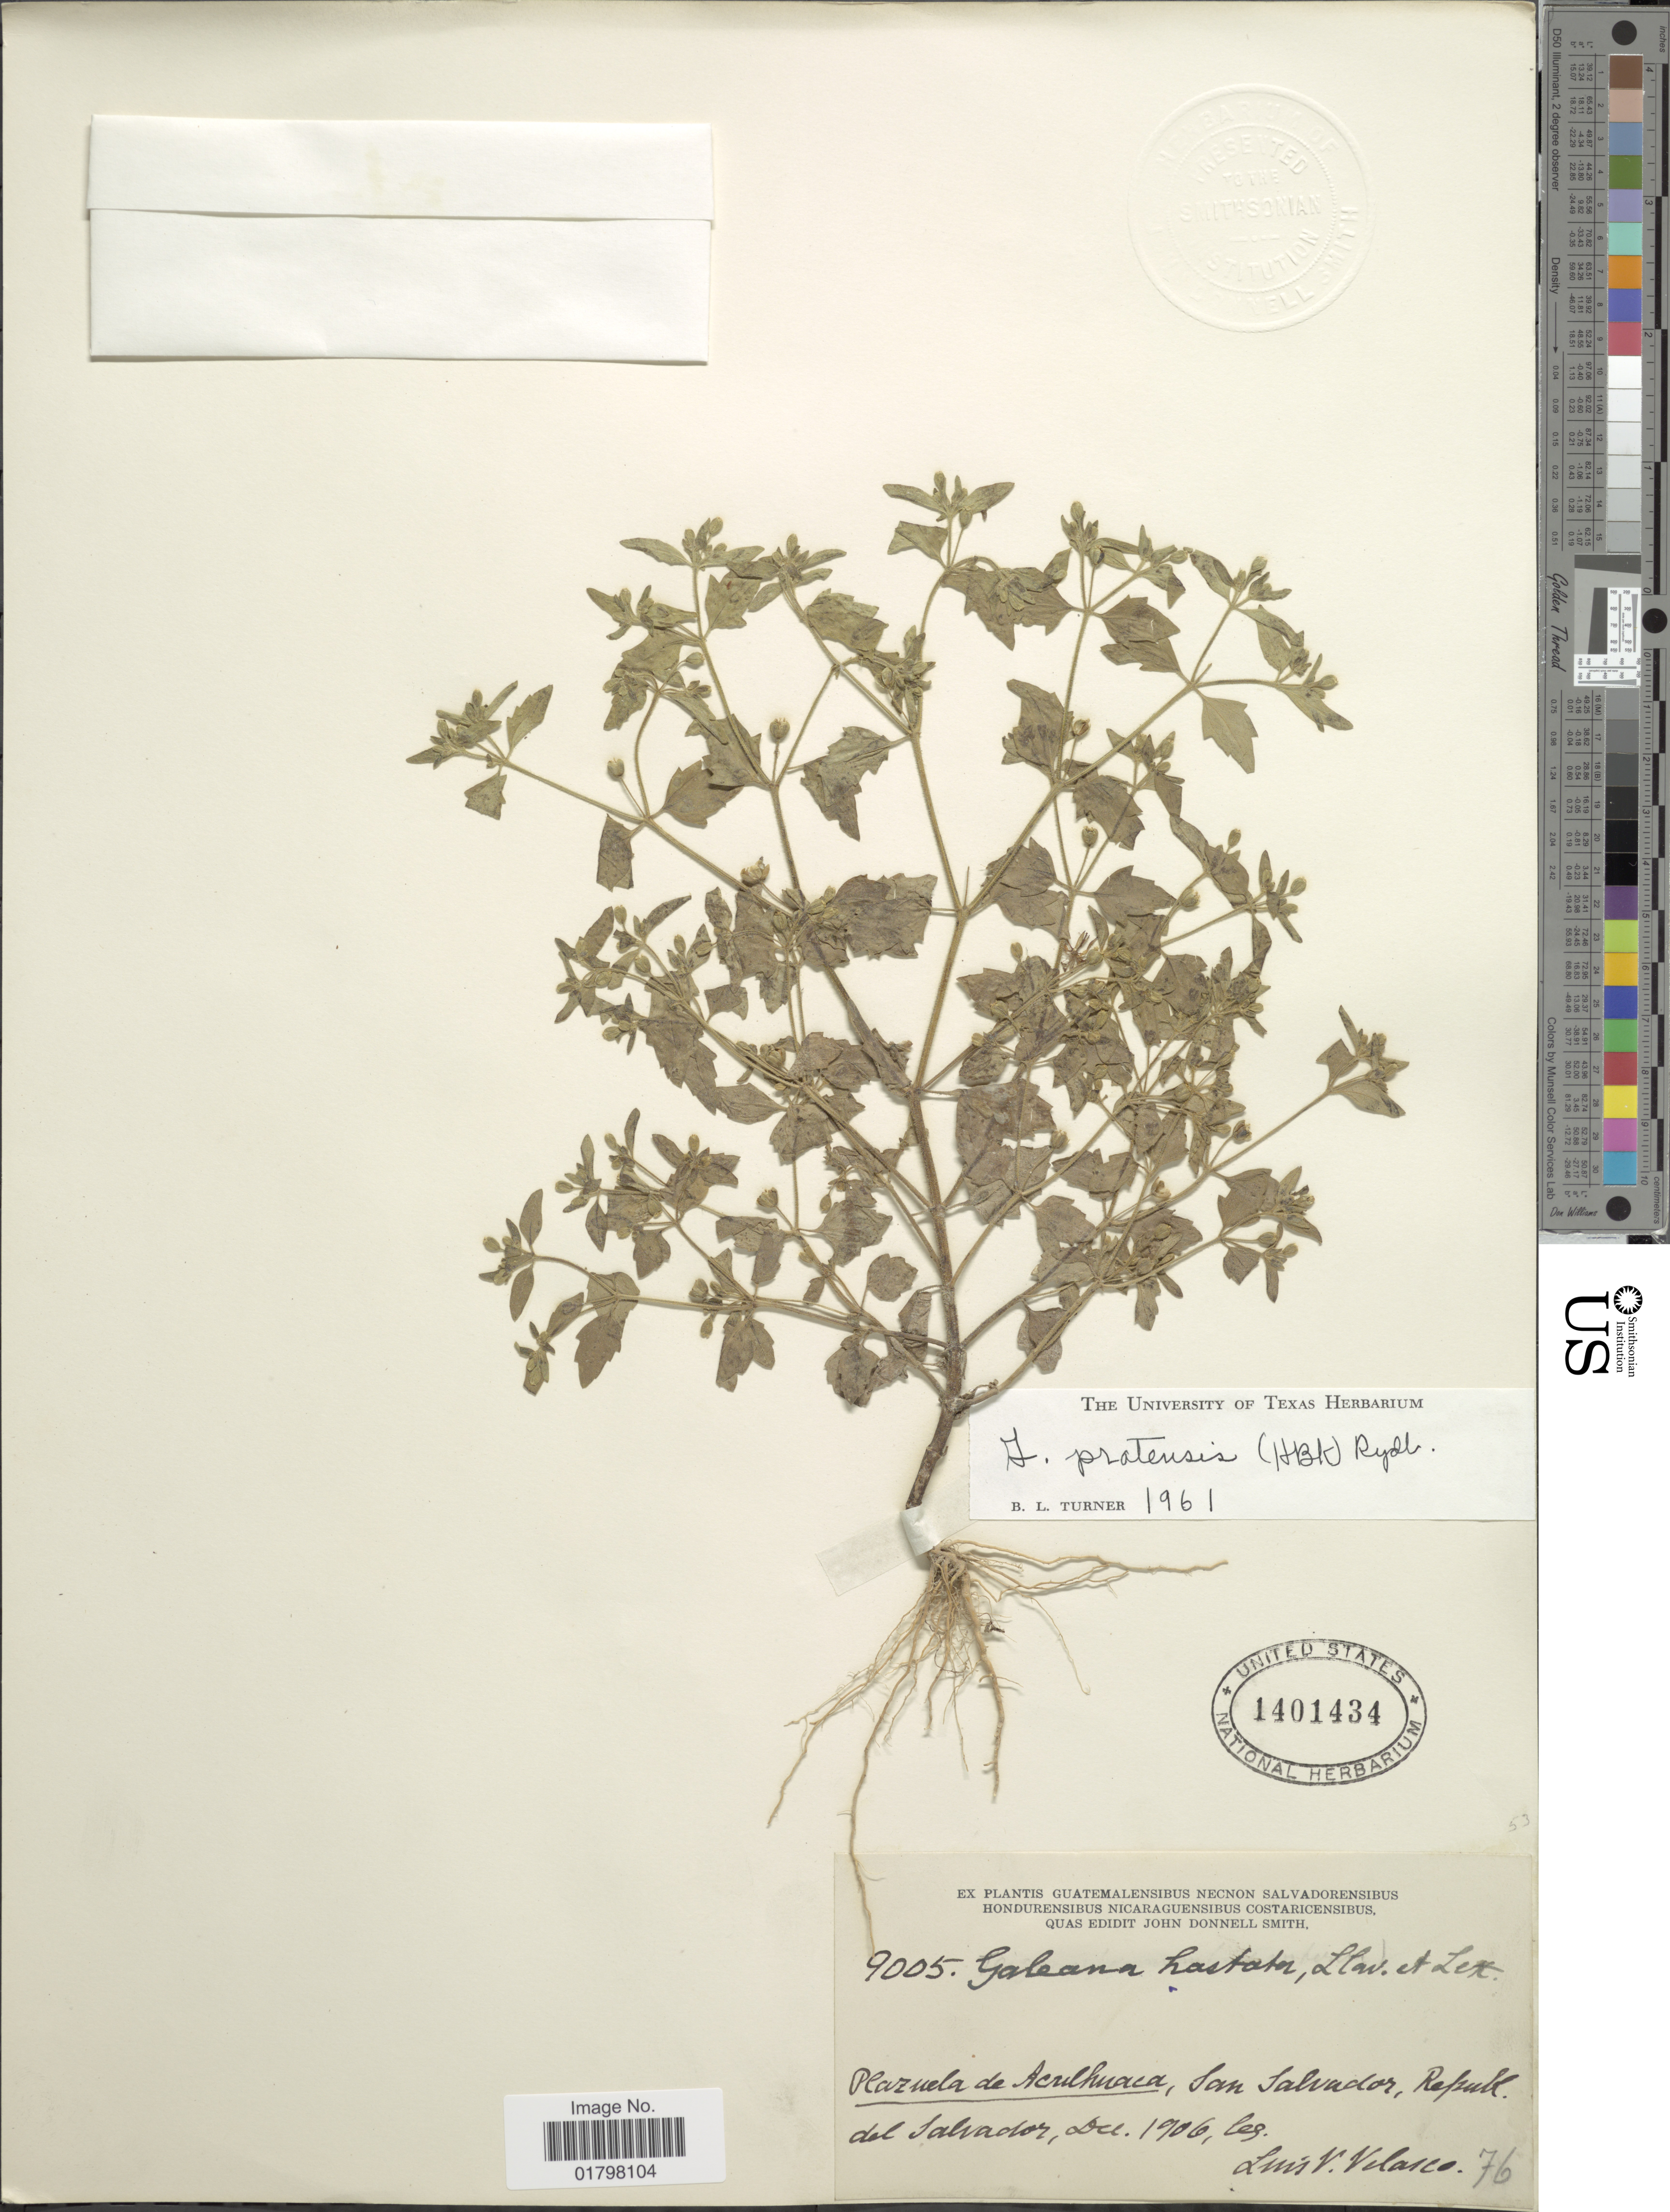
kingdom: Plantae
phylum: Tracheophyta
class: Magnoliopsida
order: Asterales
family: Asteraceae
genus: Galeana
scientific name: Galeana pratensis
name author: (Kunth) Rydb.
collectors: L. Velasco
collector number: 9005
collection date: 1906-12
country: El Salvador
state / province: San Salvador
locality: Plazuela de Aculhuaca, San Salvador, Republ. del Salvador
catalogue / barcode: US 1401434